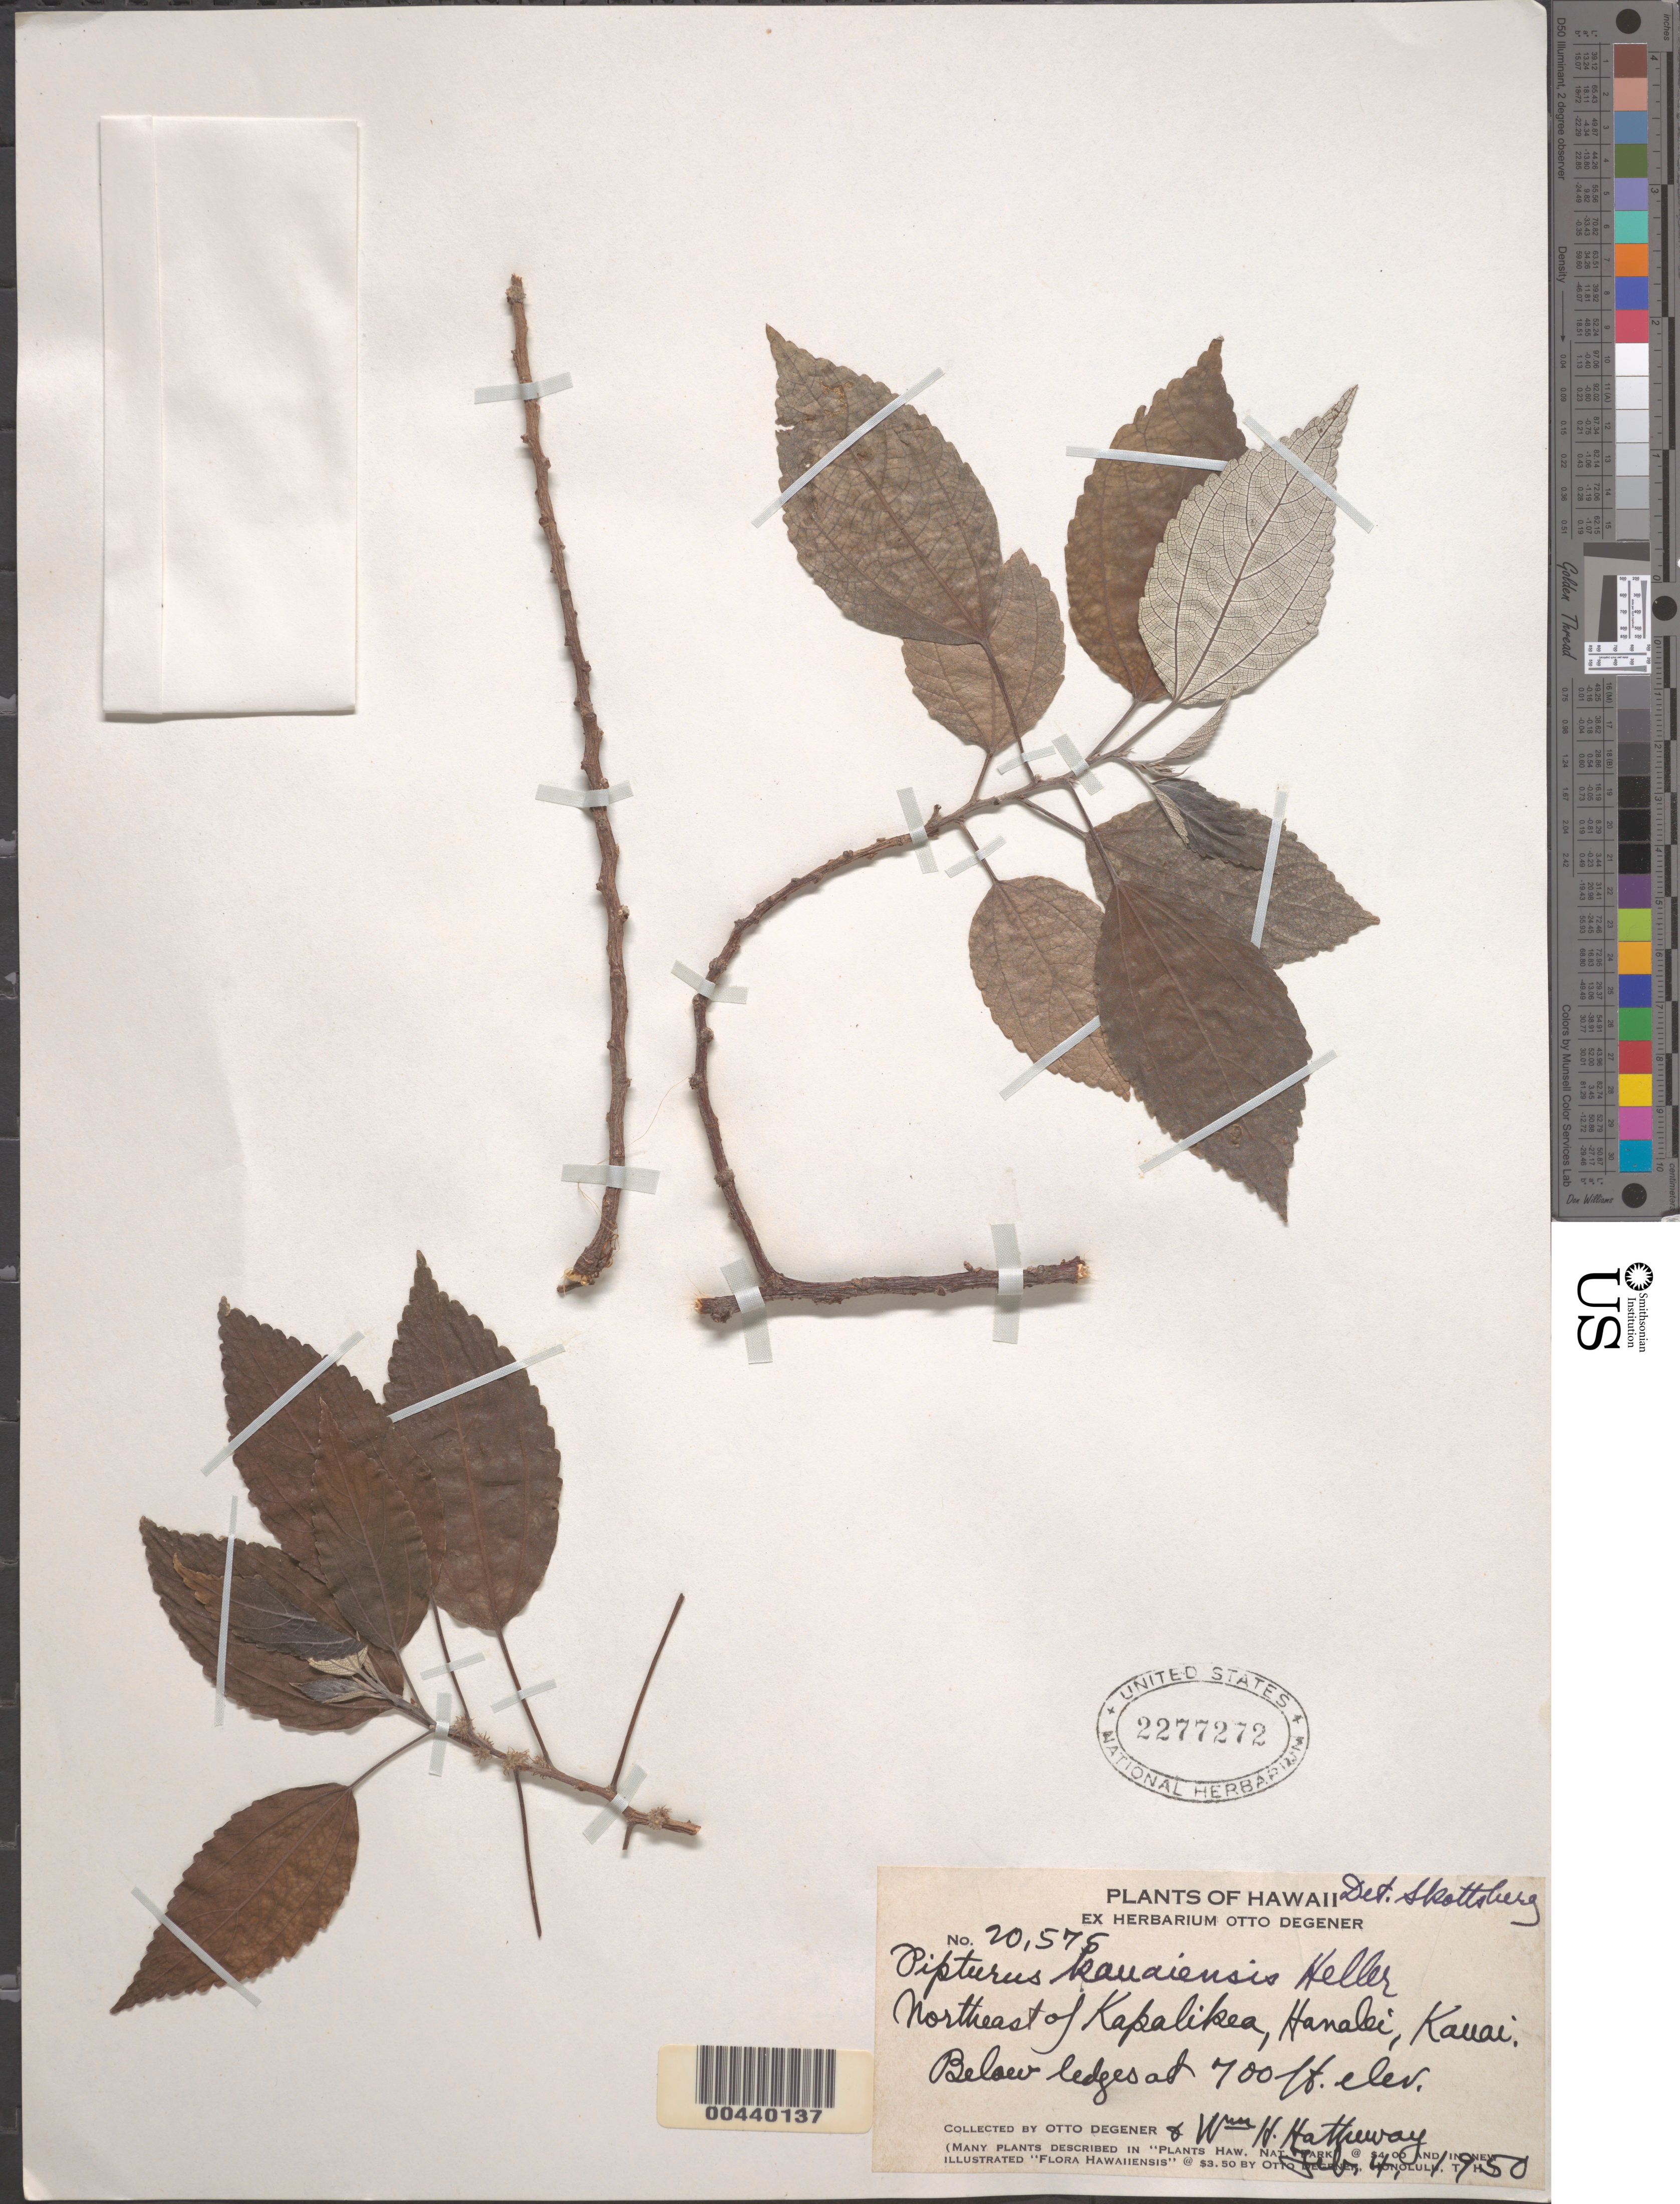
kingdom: Plantae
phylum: Tracheophyta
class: Magnoliopsida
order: Rosales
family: Urticaceae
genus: Pipturus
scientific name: Pipturus kauaiensis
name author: A. Heller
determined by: Skottsberg, C. J. F.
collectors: O. Degener & W. H. Hatheway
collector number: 20575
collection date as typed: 4 Feb 1950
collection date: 1950-02-04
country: United States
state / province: Hawaii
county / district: Kauai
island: Kaua'i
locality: NE of Kapalikea, Hanalei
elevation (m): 213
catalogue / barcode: US 2277272